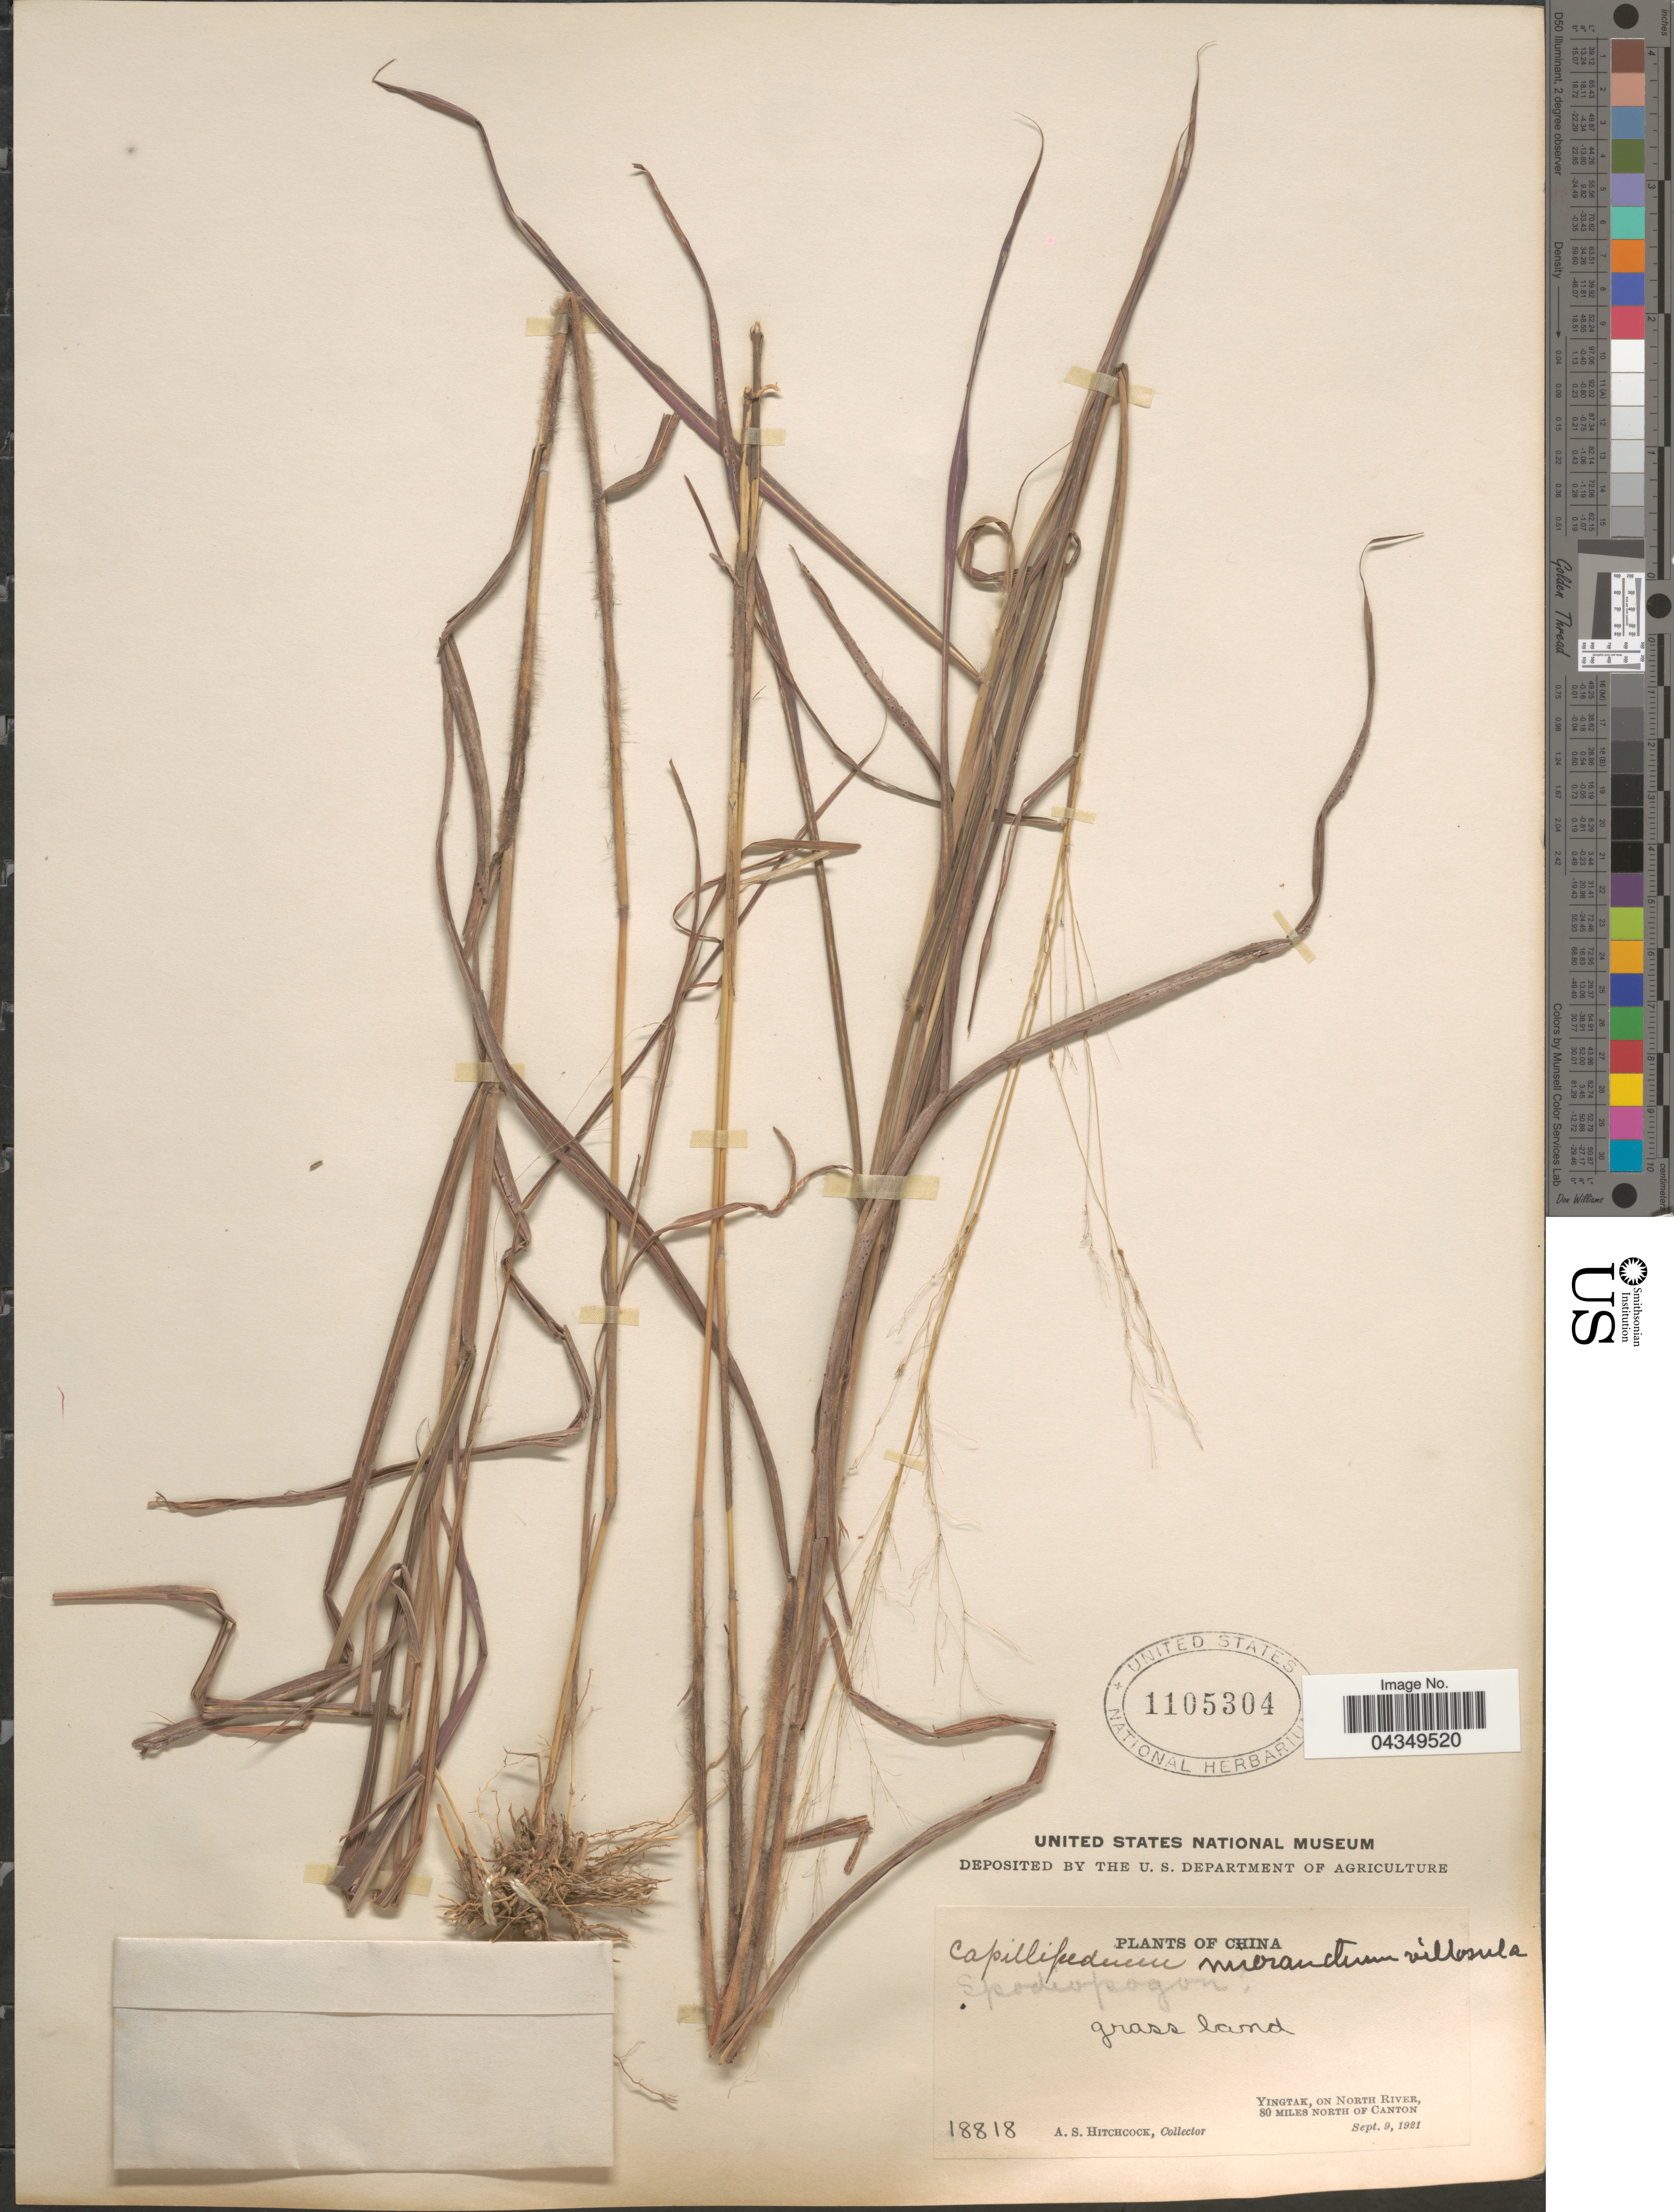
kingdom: Plantae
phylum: Tracheophyta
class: Liliopsida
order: Poales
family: Poaceae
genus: Capillipedium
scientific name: Capillipedium parviflorum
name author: (R. Br.) Stapf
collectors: A. S. Hitchcock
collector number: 18818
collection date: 1921-09-09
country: China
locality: Yingtak, on north river, 80 miles north of Canton.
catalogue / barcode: US 1105304